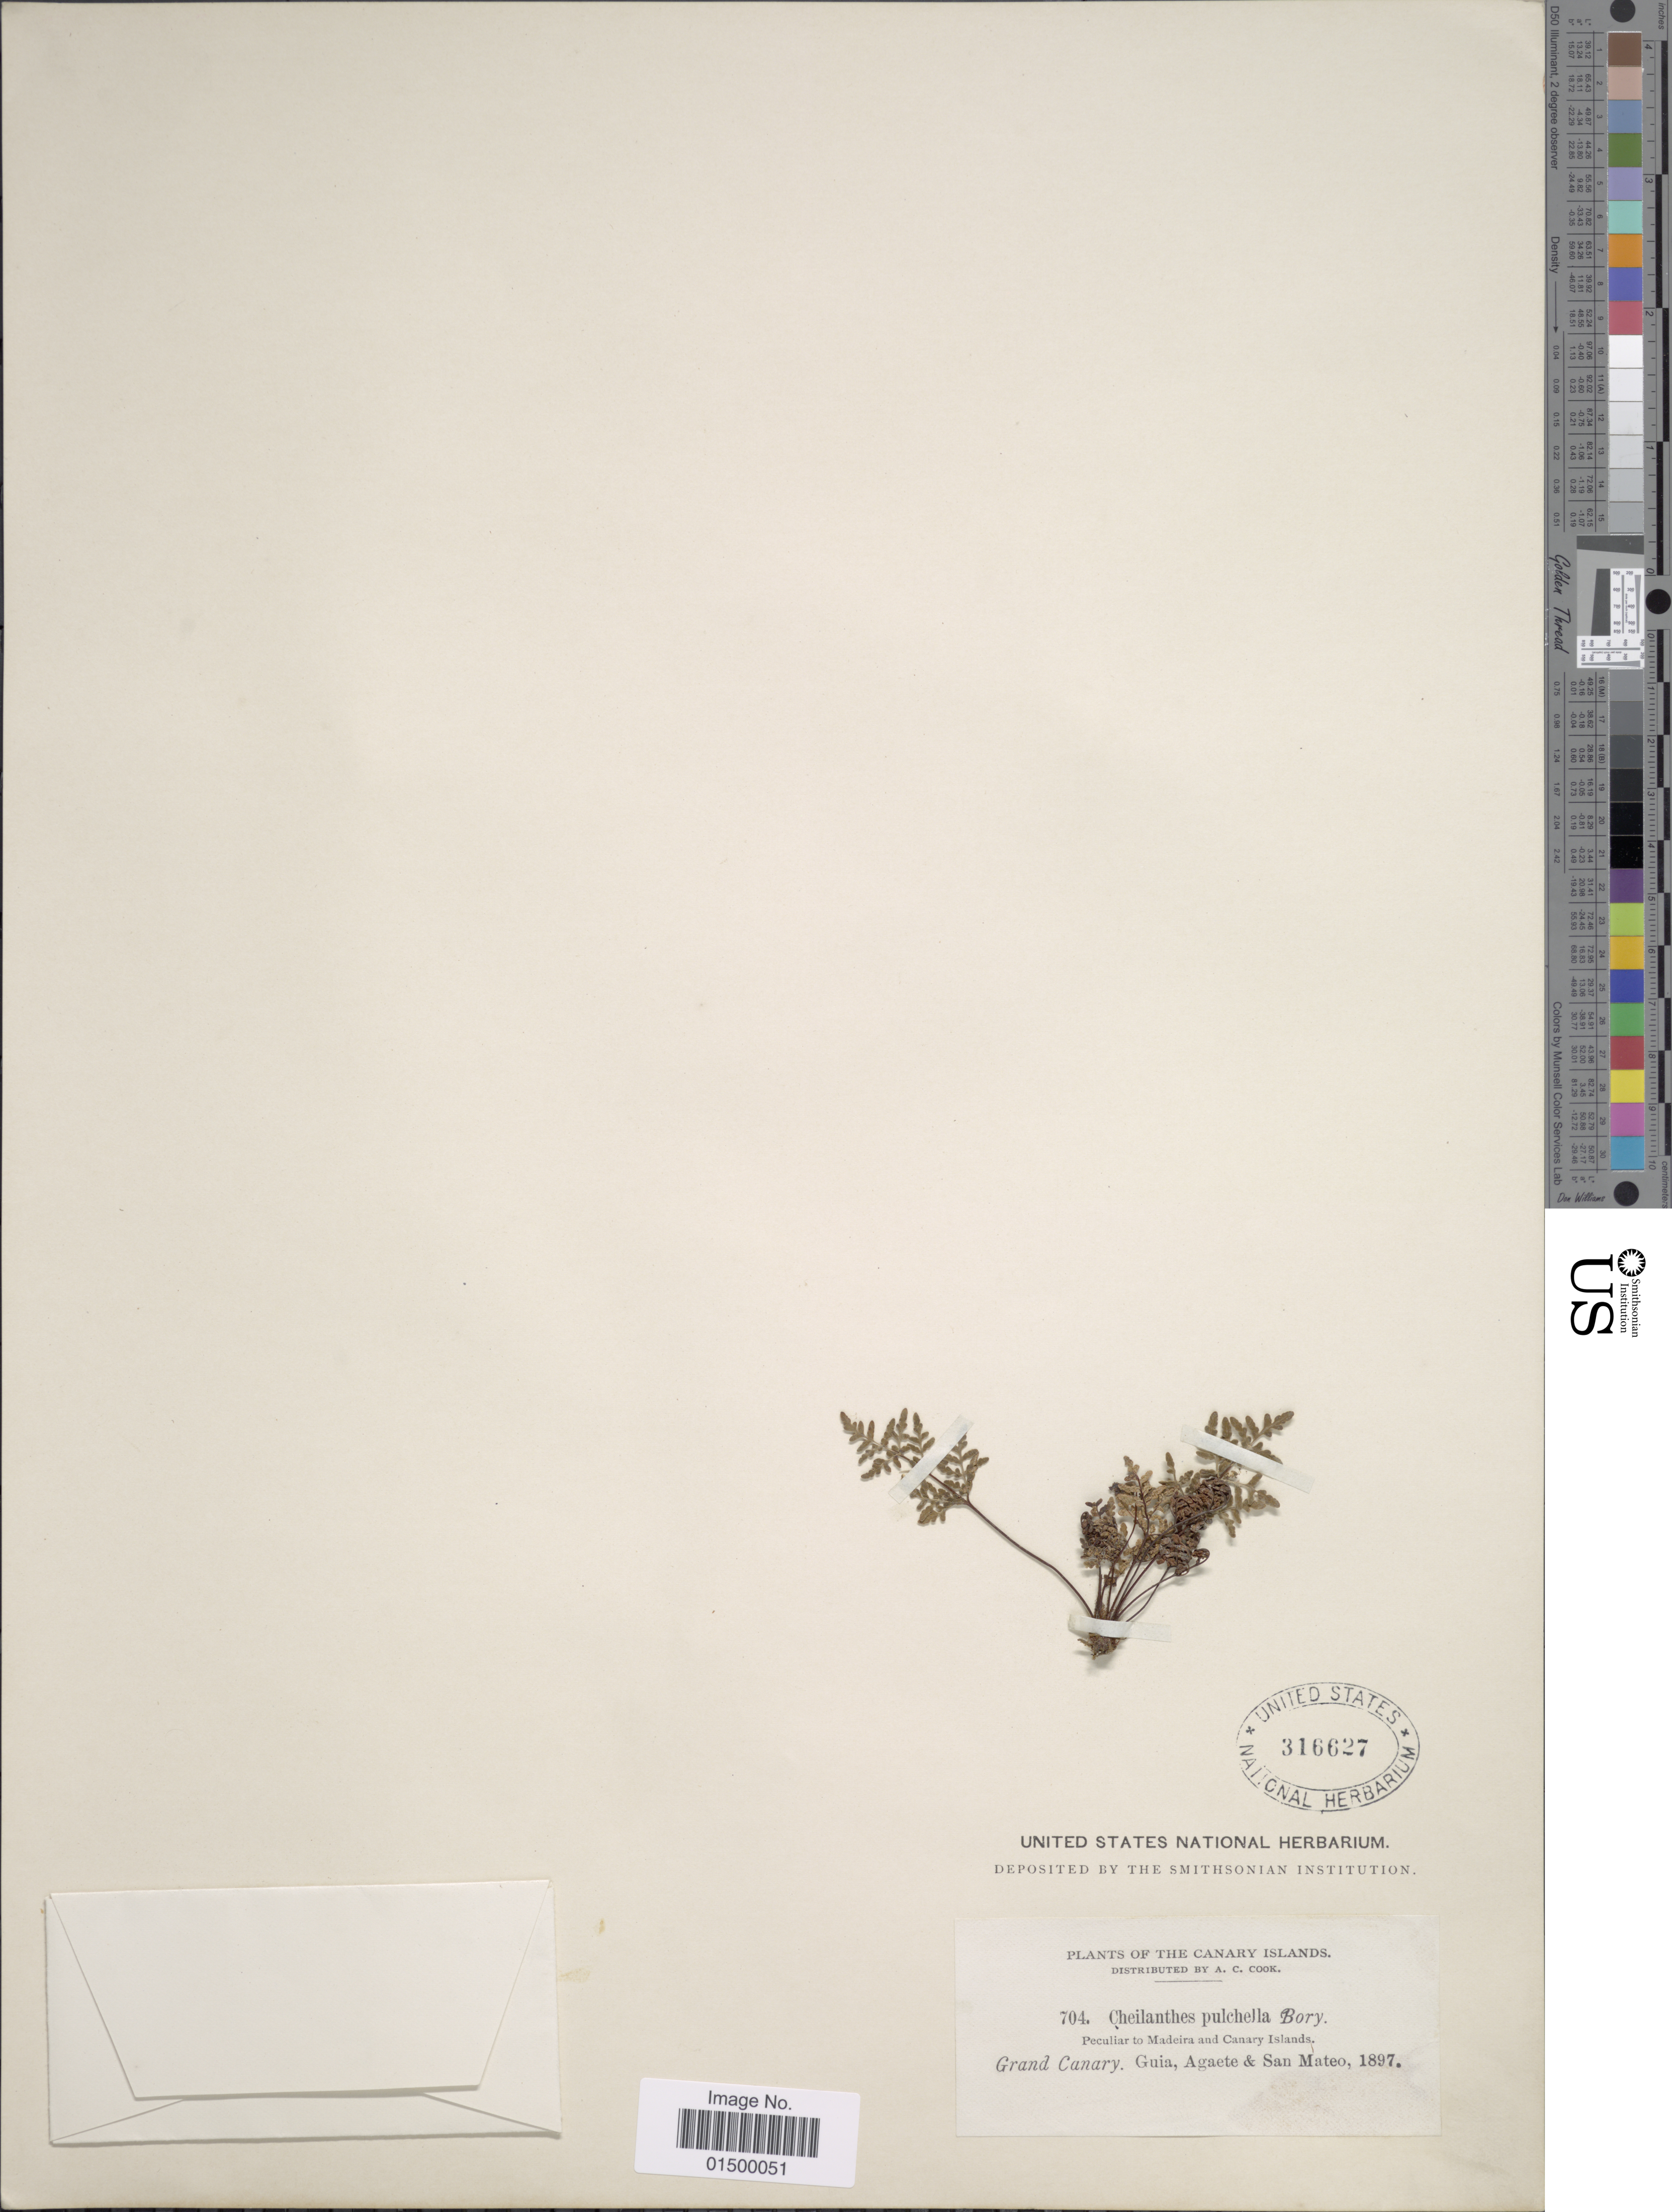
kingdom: Plantae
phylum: Tracheophyta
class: Polypodiopsida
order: Polypodiales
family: Pteridaceae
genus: Cheilanthes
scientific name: Cheilanthes pulchella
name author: Bory ex Willd.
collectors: Alice C. Cook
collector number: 704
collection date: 1897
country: Spain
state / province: Canarias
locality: Peculiar to Madeira and Canary Island. Grand Canary . Guia, Agaete & San Mateo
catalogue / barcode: US 316627